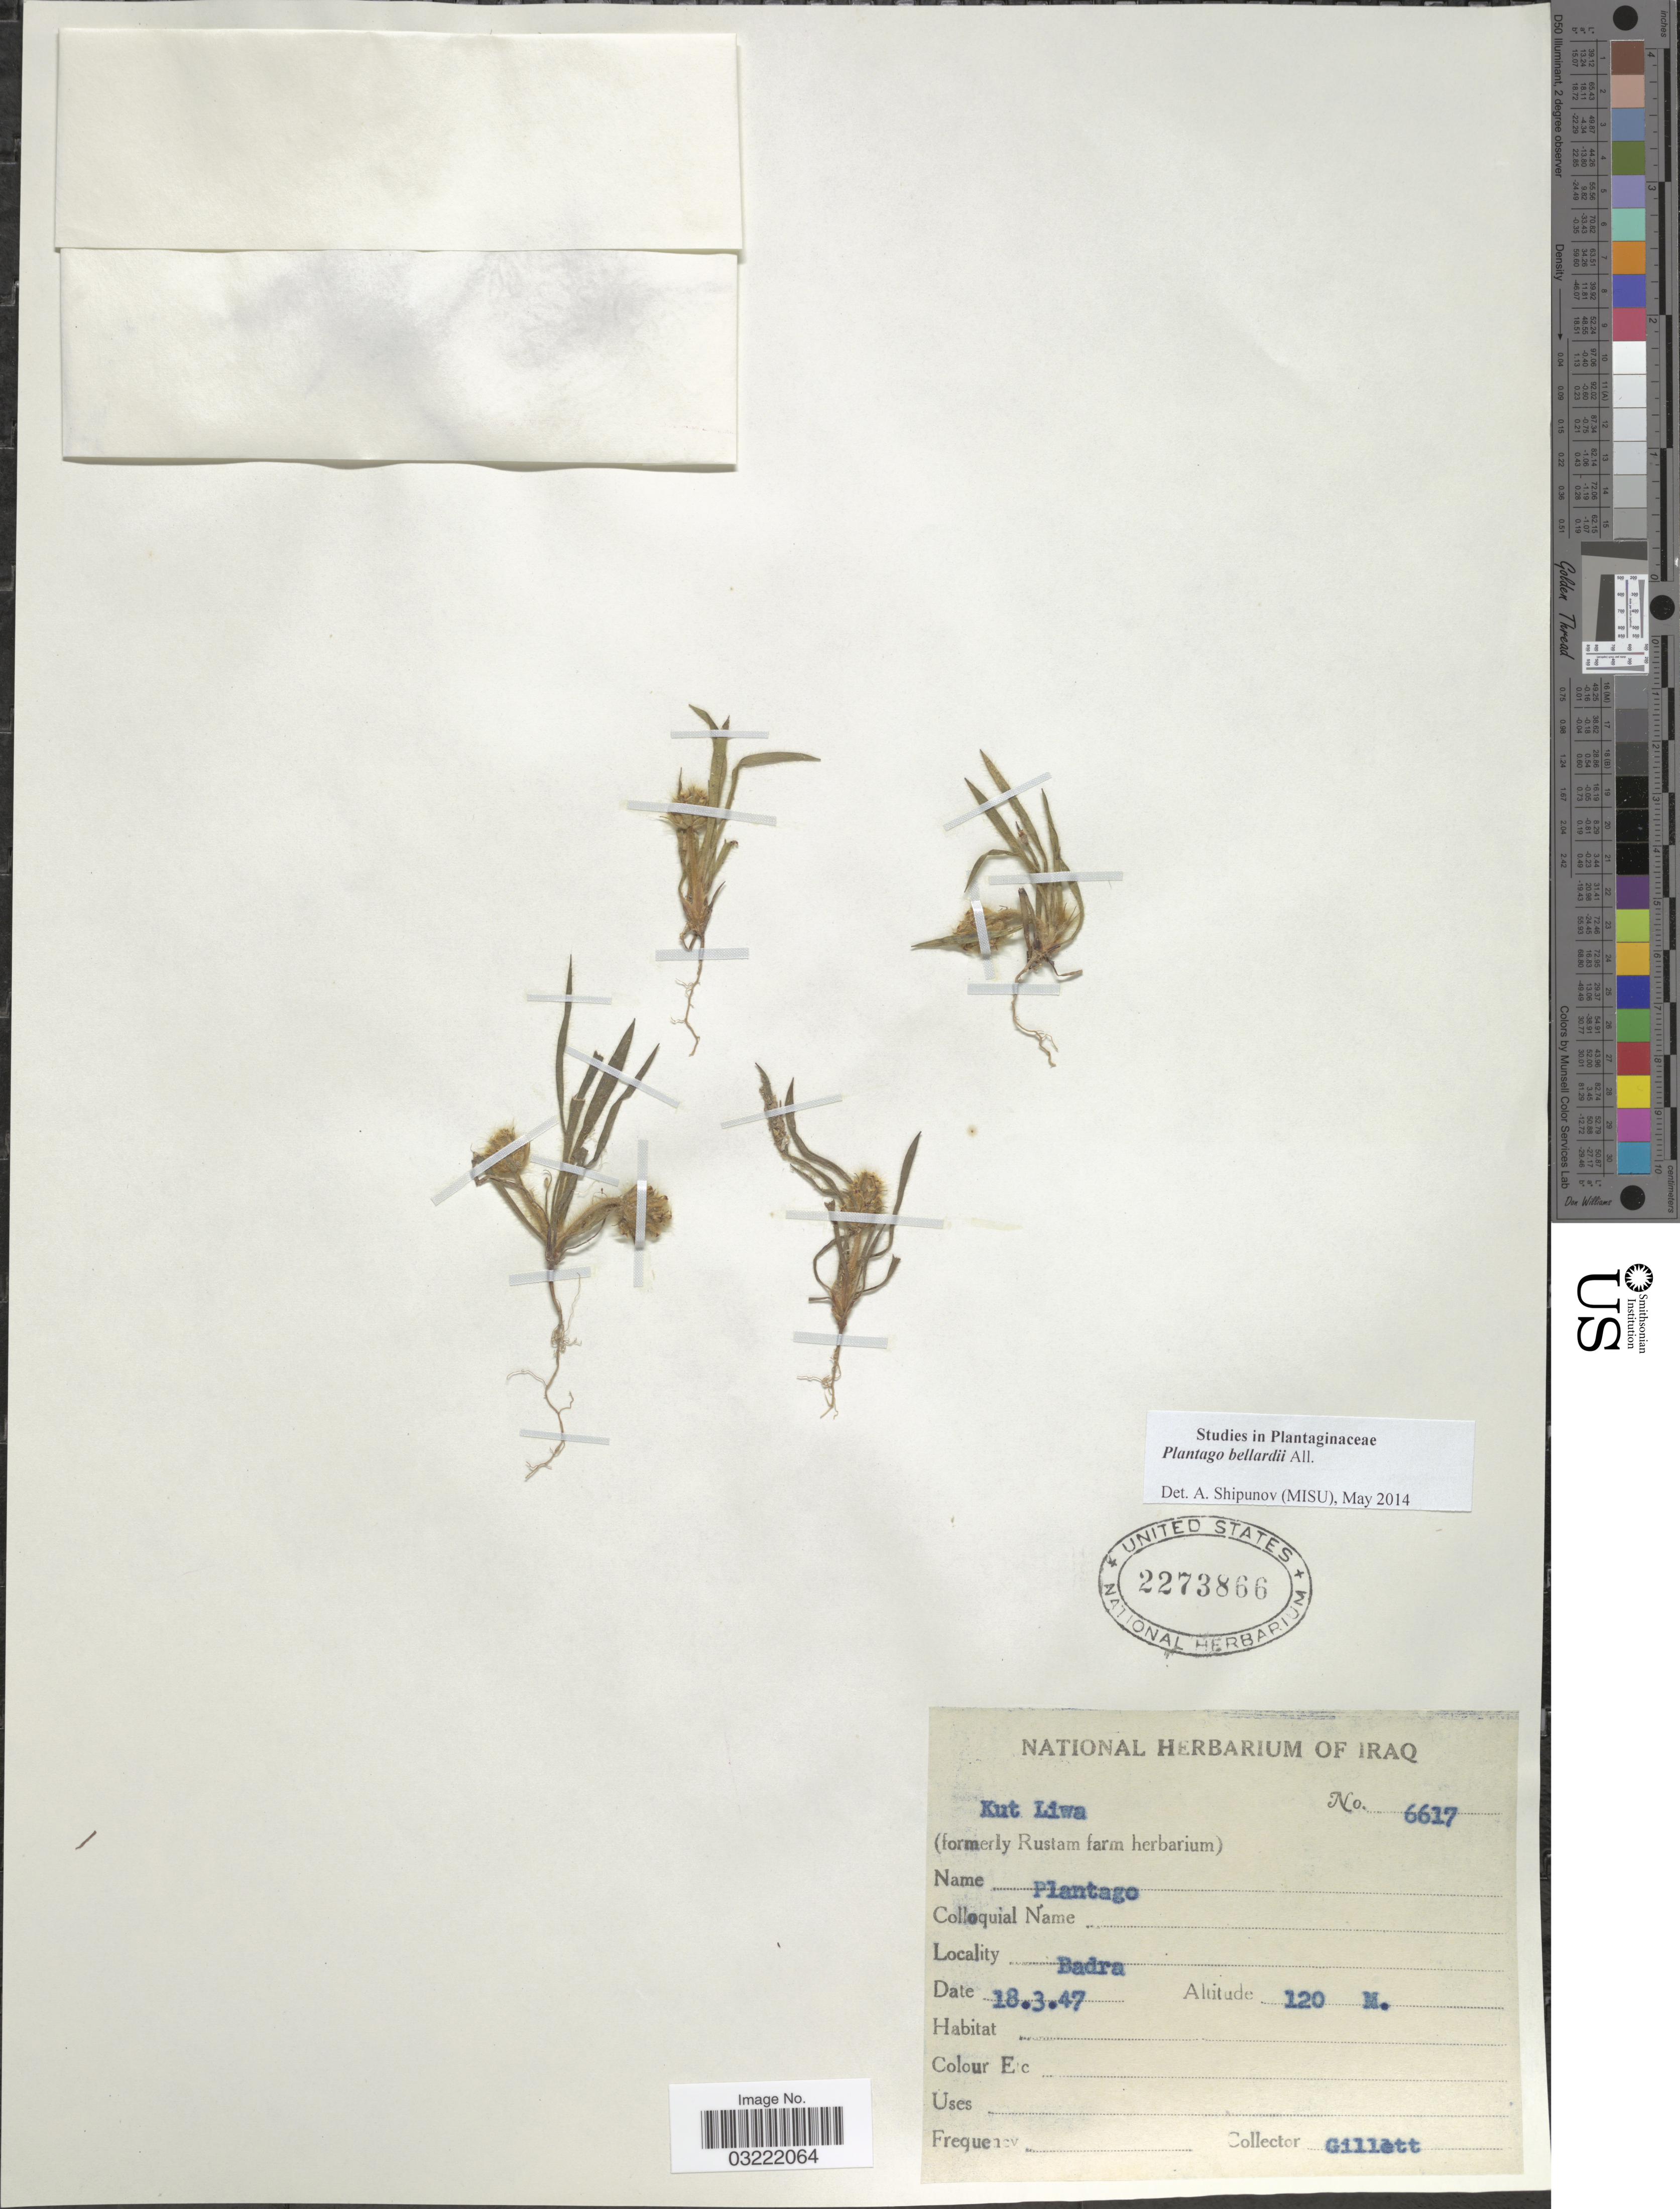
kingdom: Plantae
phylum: Tracheophyta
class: Magnoliopsida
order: Lamiales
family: Plantaginaceae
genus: Plantago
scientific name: Plantago bellardi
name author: All.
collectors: Gillett, --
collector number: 6617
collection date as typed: Transcribed d/m/y: 18/3/47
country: Iraq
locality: Badra.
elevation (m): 120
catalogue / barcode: US 2273866